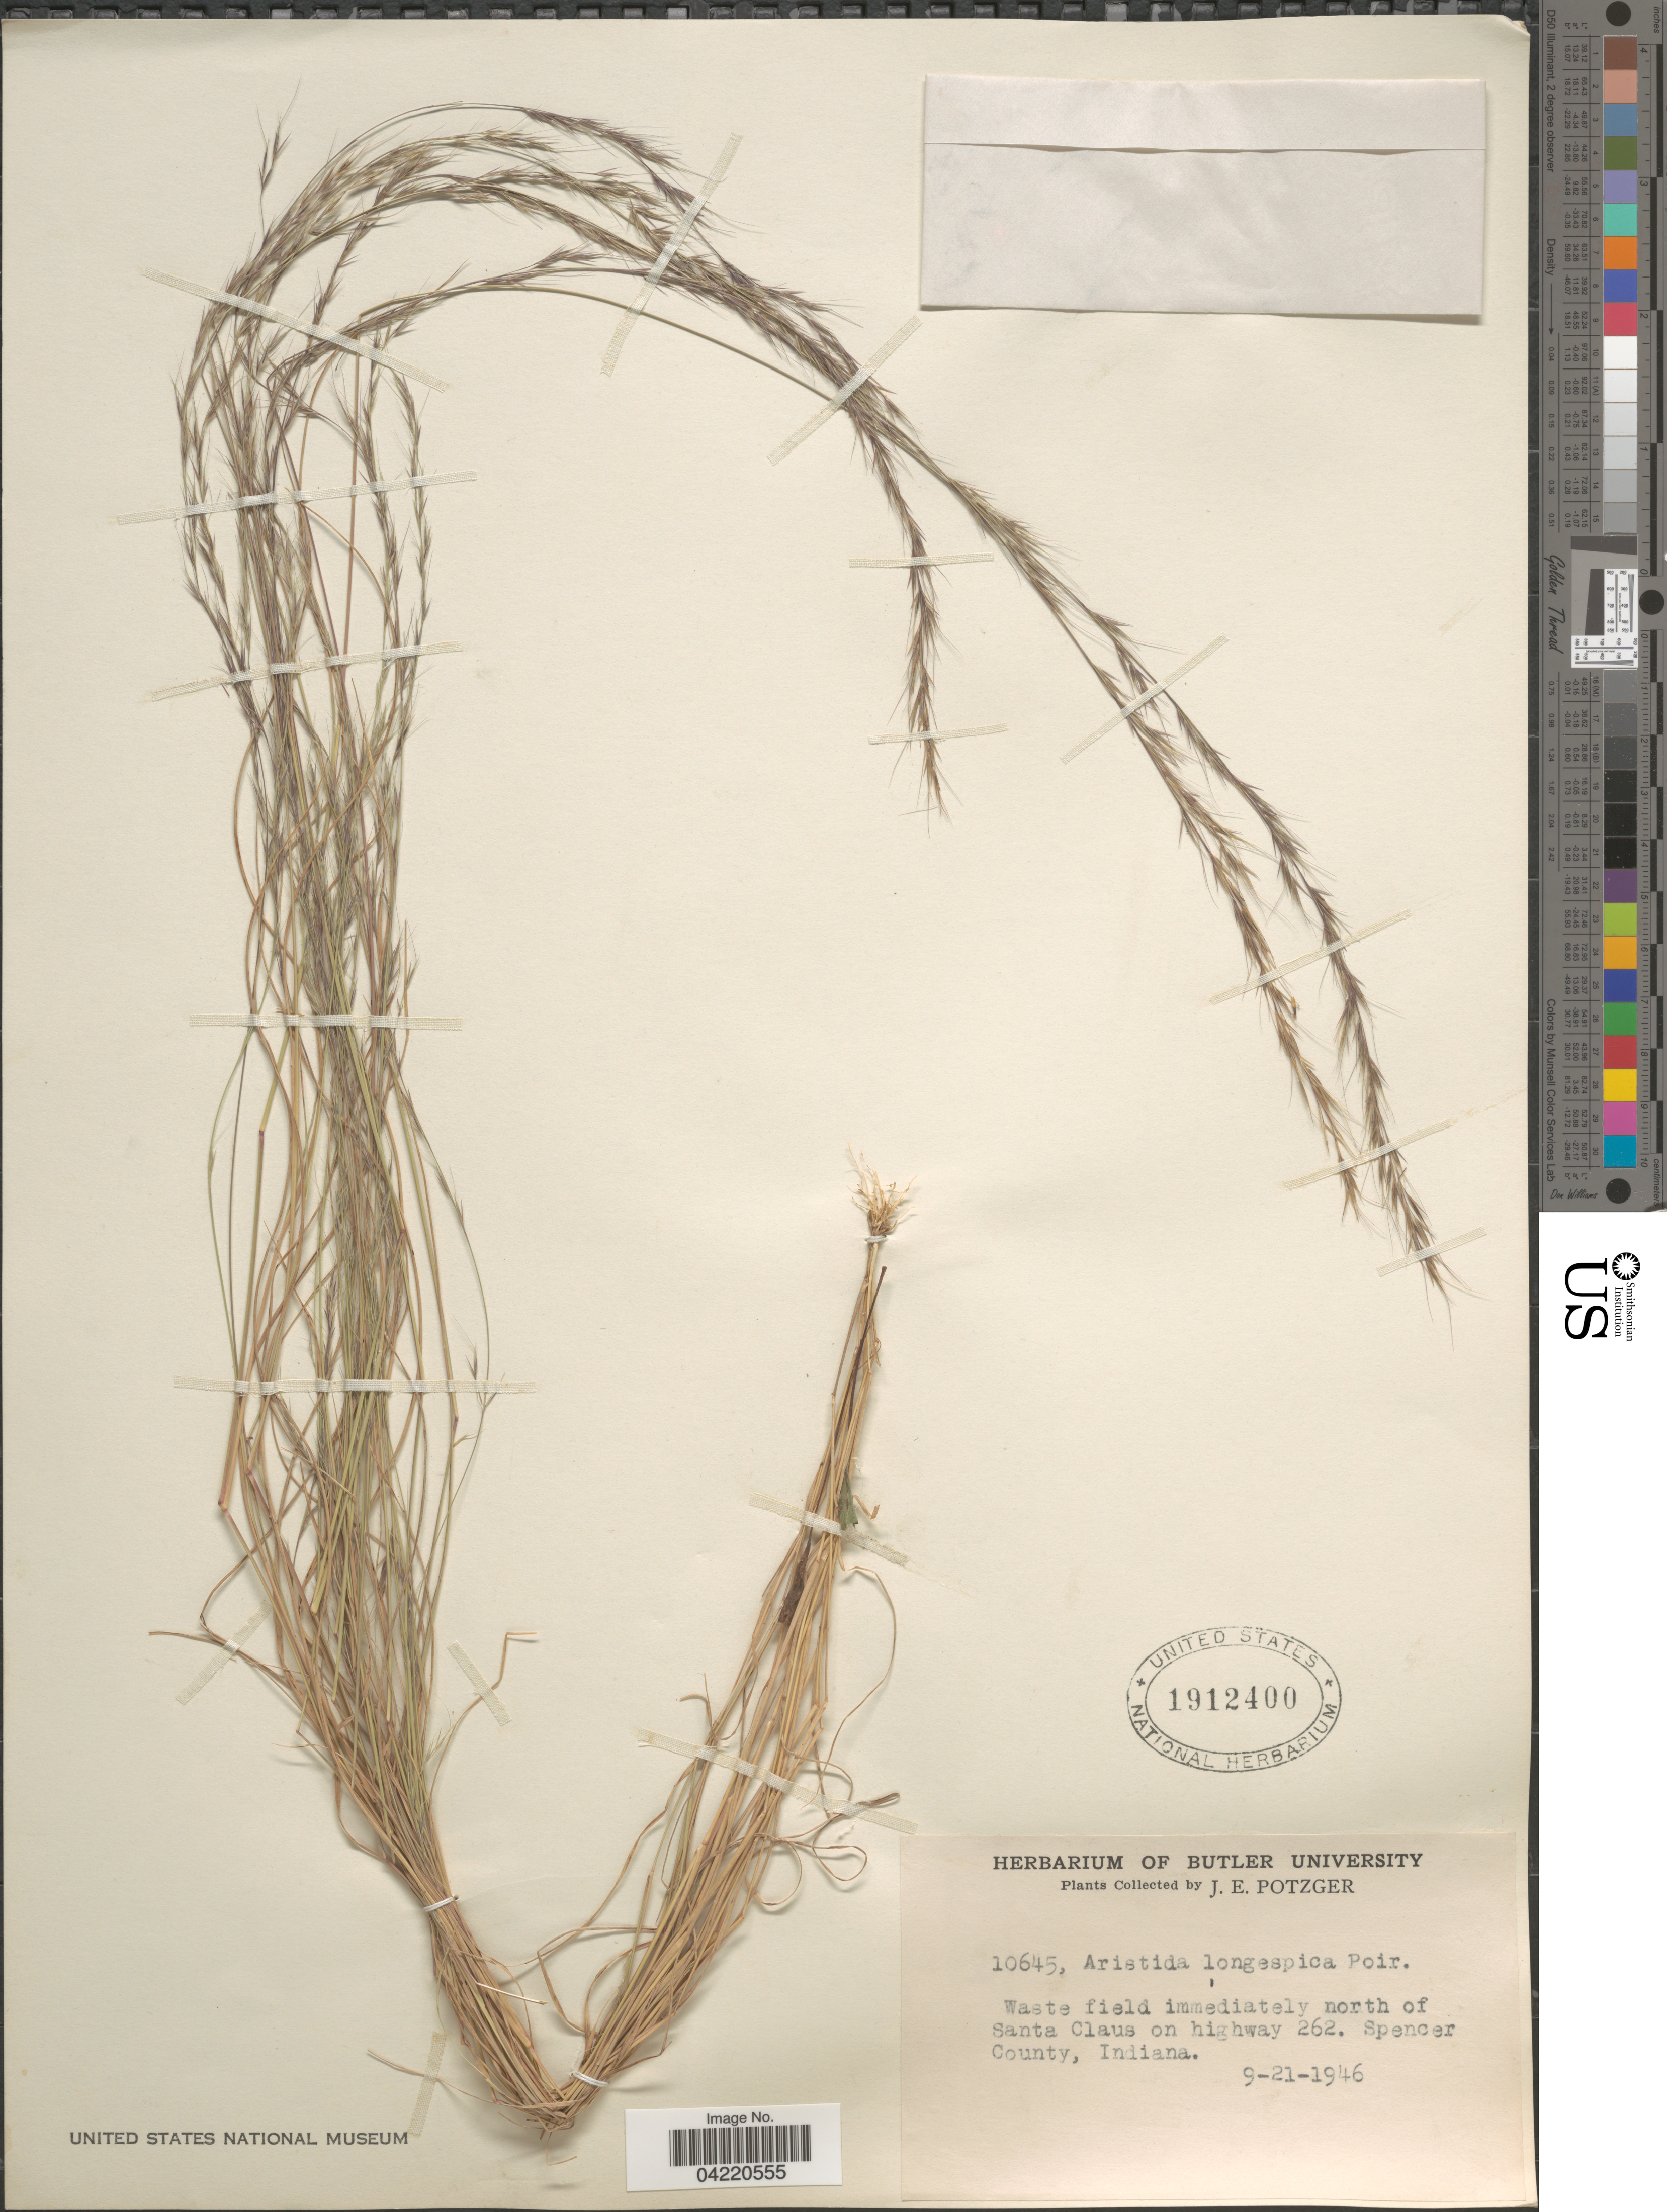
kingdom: Plantae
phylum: Tracheophyta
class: Liliopsida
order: Poales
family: Poaceae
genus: Aristida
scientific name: Aristida longespica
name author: Poir.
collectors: J. Potzger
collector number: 10645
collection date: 1946-09-21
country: United States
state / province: Indiana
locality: Waste field immediately north of Santa Claus on highway 262. Spencer County.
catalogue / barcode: US 1912400